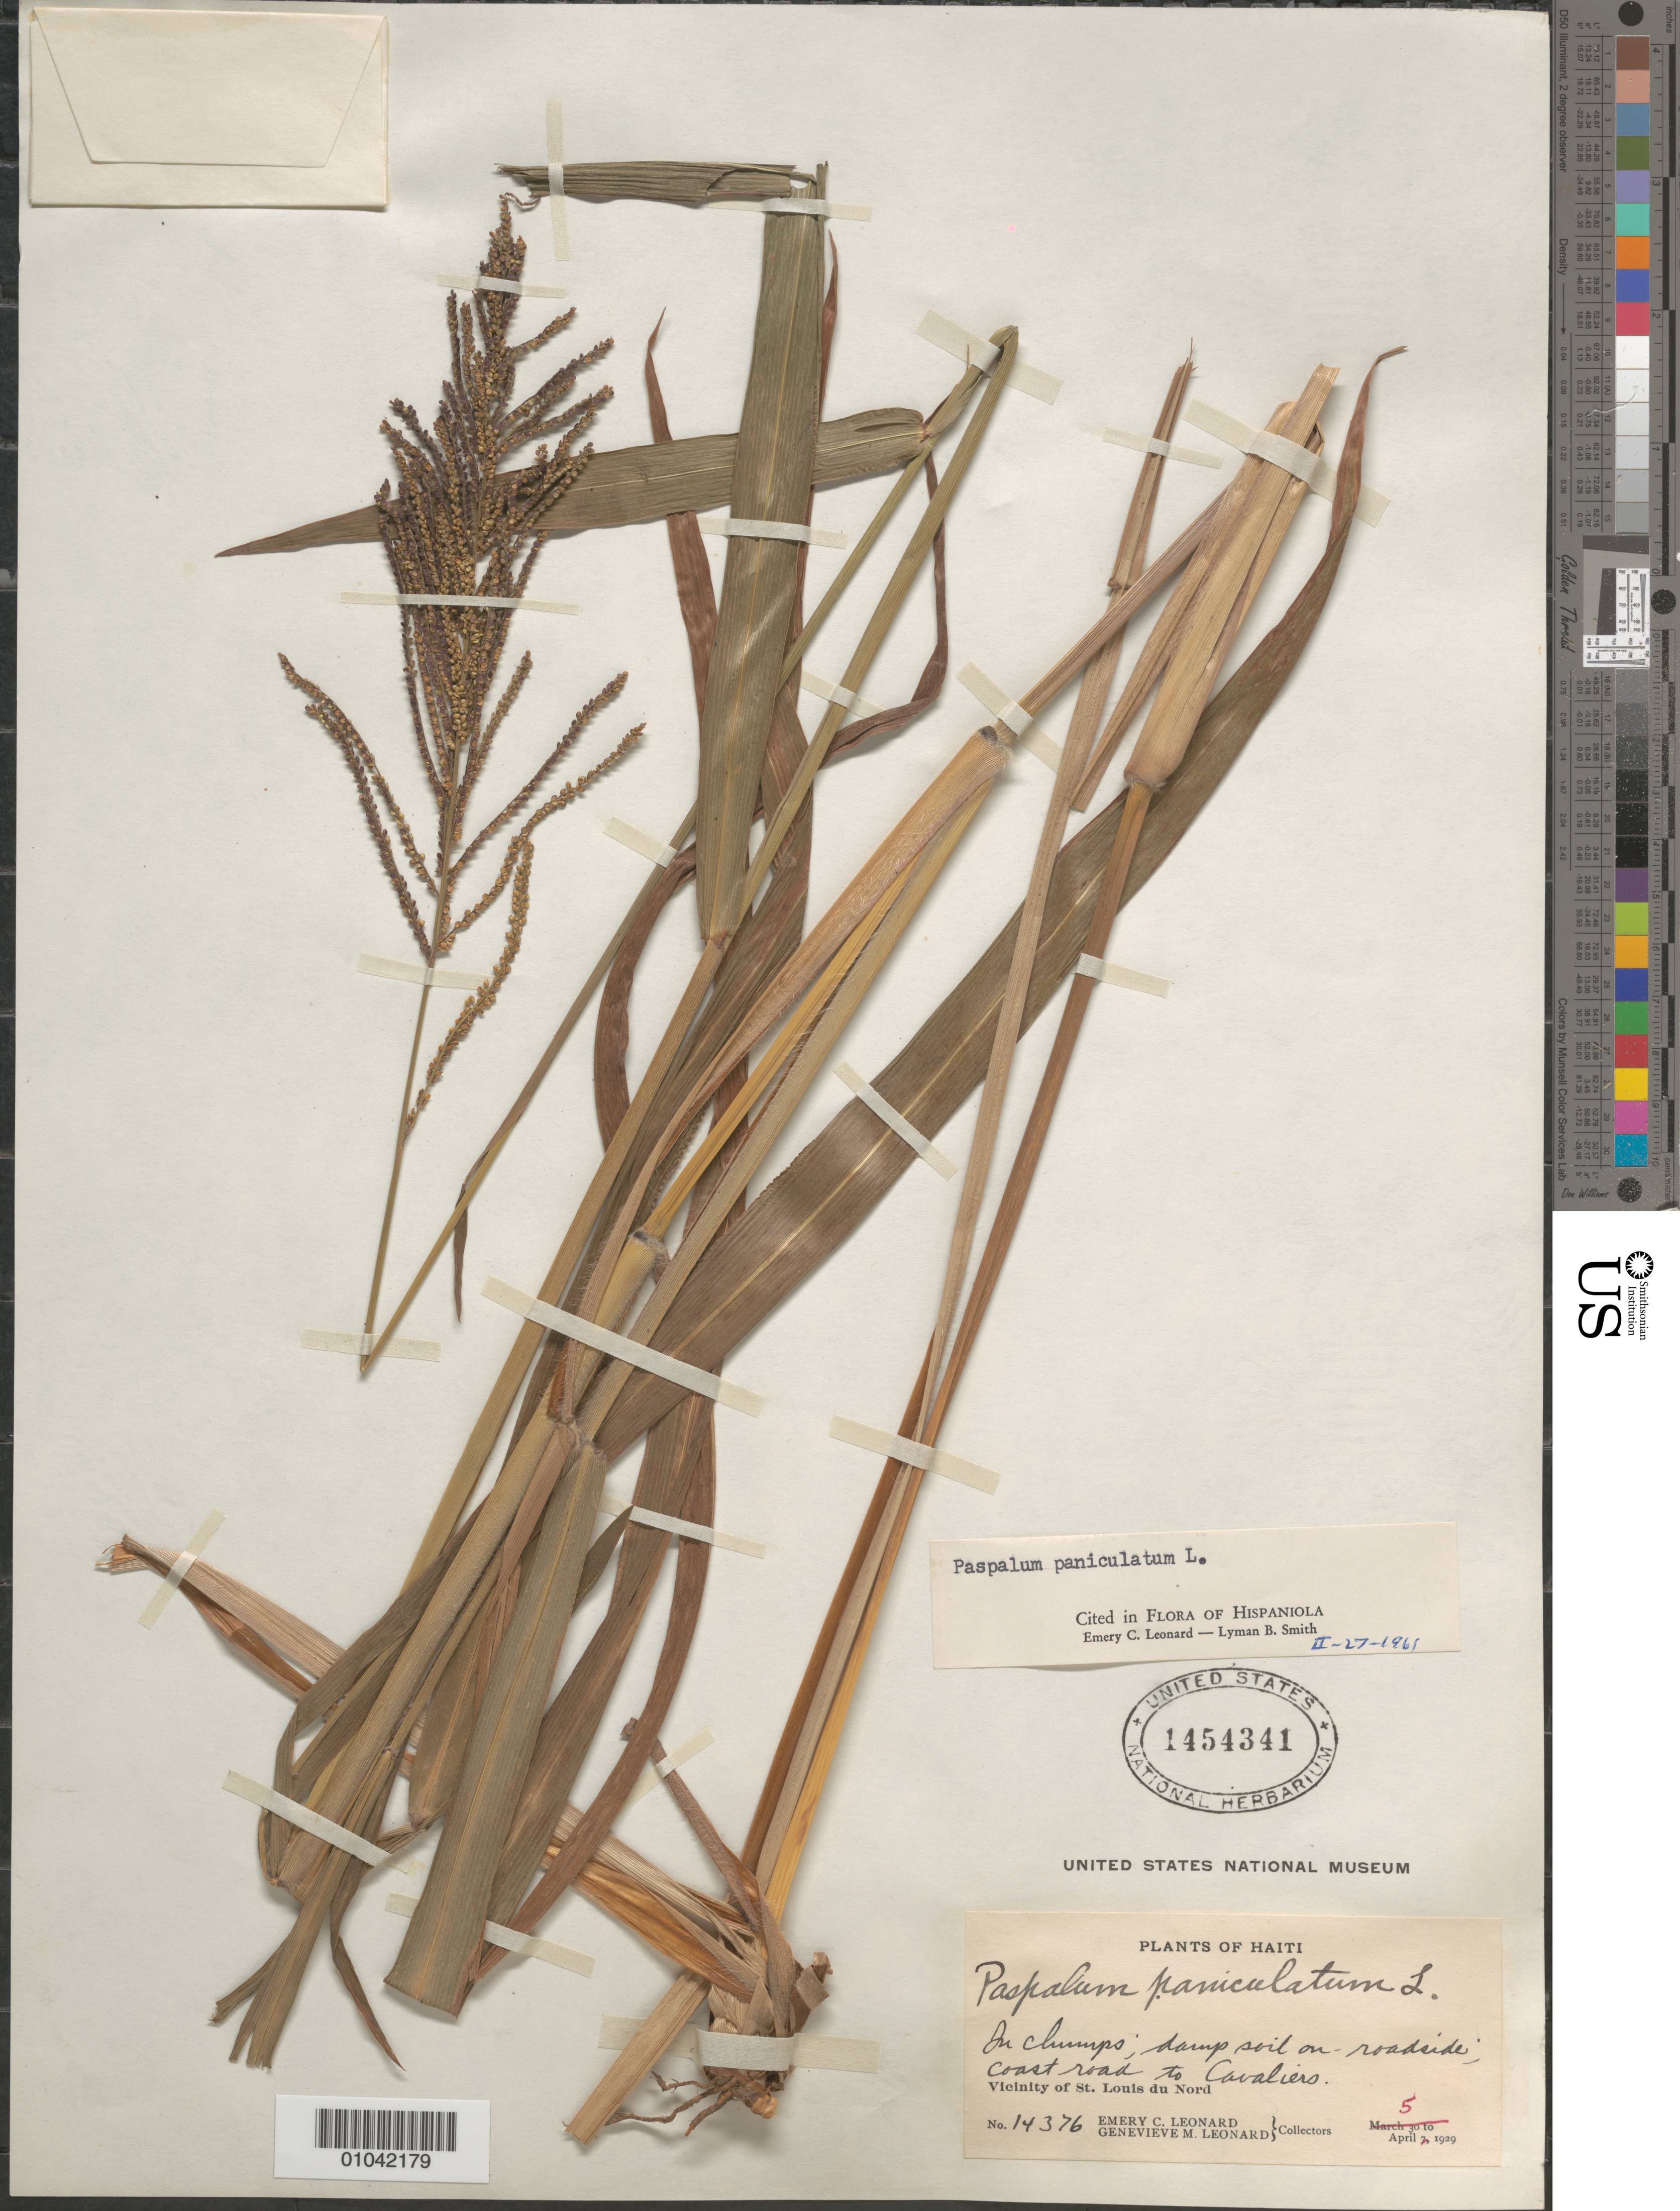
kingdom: Plantae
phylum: Tracheophyta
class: Liliopsida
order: Poales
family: Poaceae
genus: Paspalum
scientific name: Paspalum paniculatum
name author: L.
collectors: E. C. Leonard & G. M. Leonard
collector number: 14376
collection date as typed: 05 Apr 1929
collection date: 1929-04-05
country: Haiti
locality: Vicinity of St Louis du Nord, coast road to Cavaliers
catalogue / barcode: US 1454341